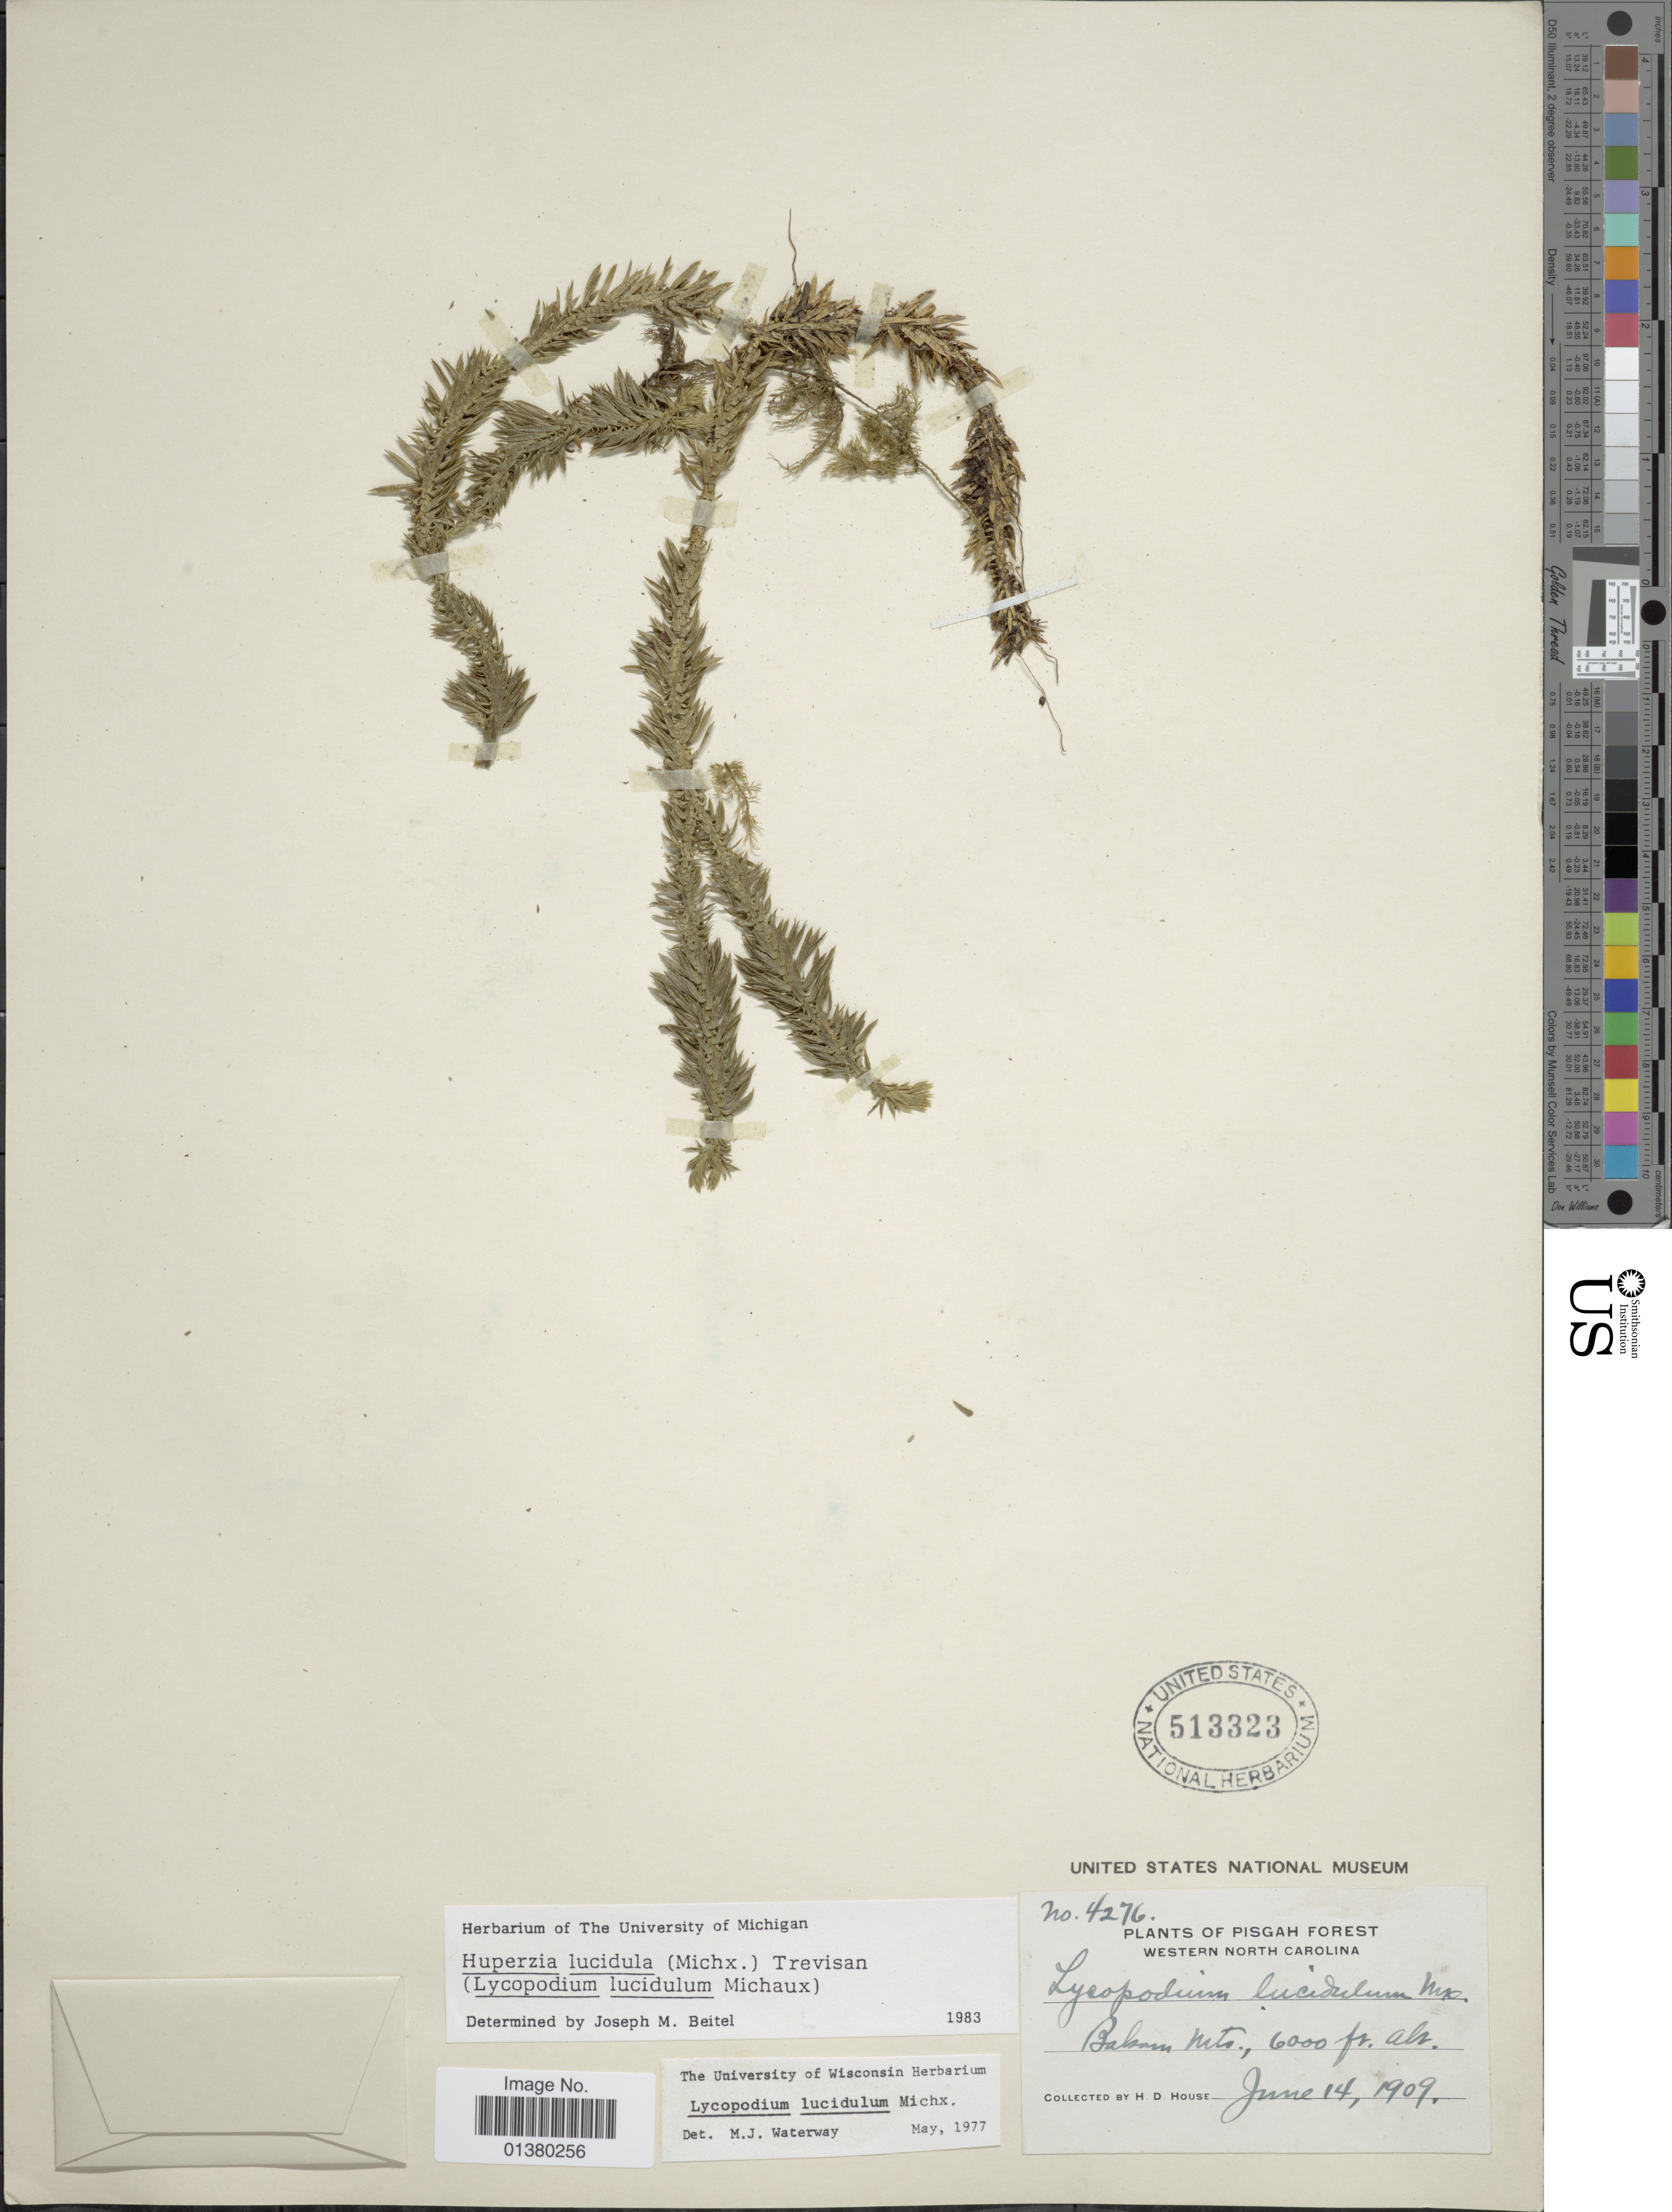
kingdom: Plantae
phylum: Tracheophyta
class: Lycopodiopsida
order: Lycopodiales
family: Lycopodiaceae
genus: Huperzia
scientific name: Huperzia lucidula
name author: (Michx.) Trevis.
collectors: H. D. House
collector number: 4276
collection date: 1909-06-14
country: United States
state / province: North Carolina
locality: Western North Carolina, Balsam Mts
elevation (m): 1829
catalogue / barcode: US 513323